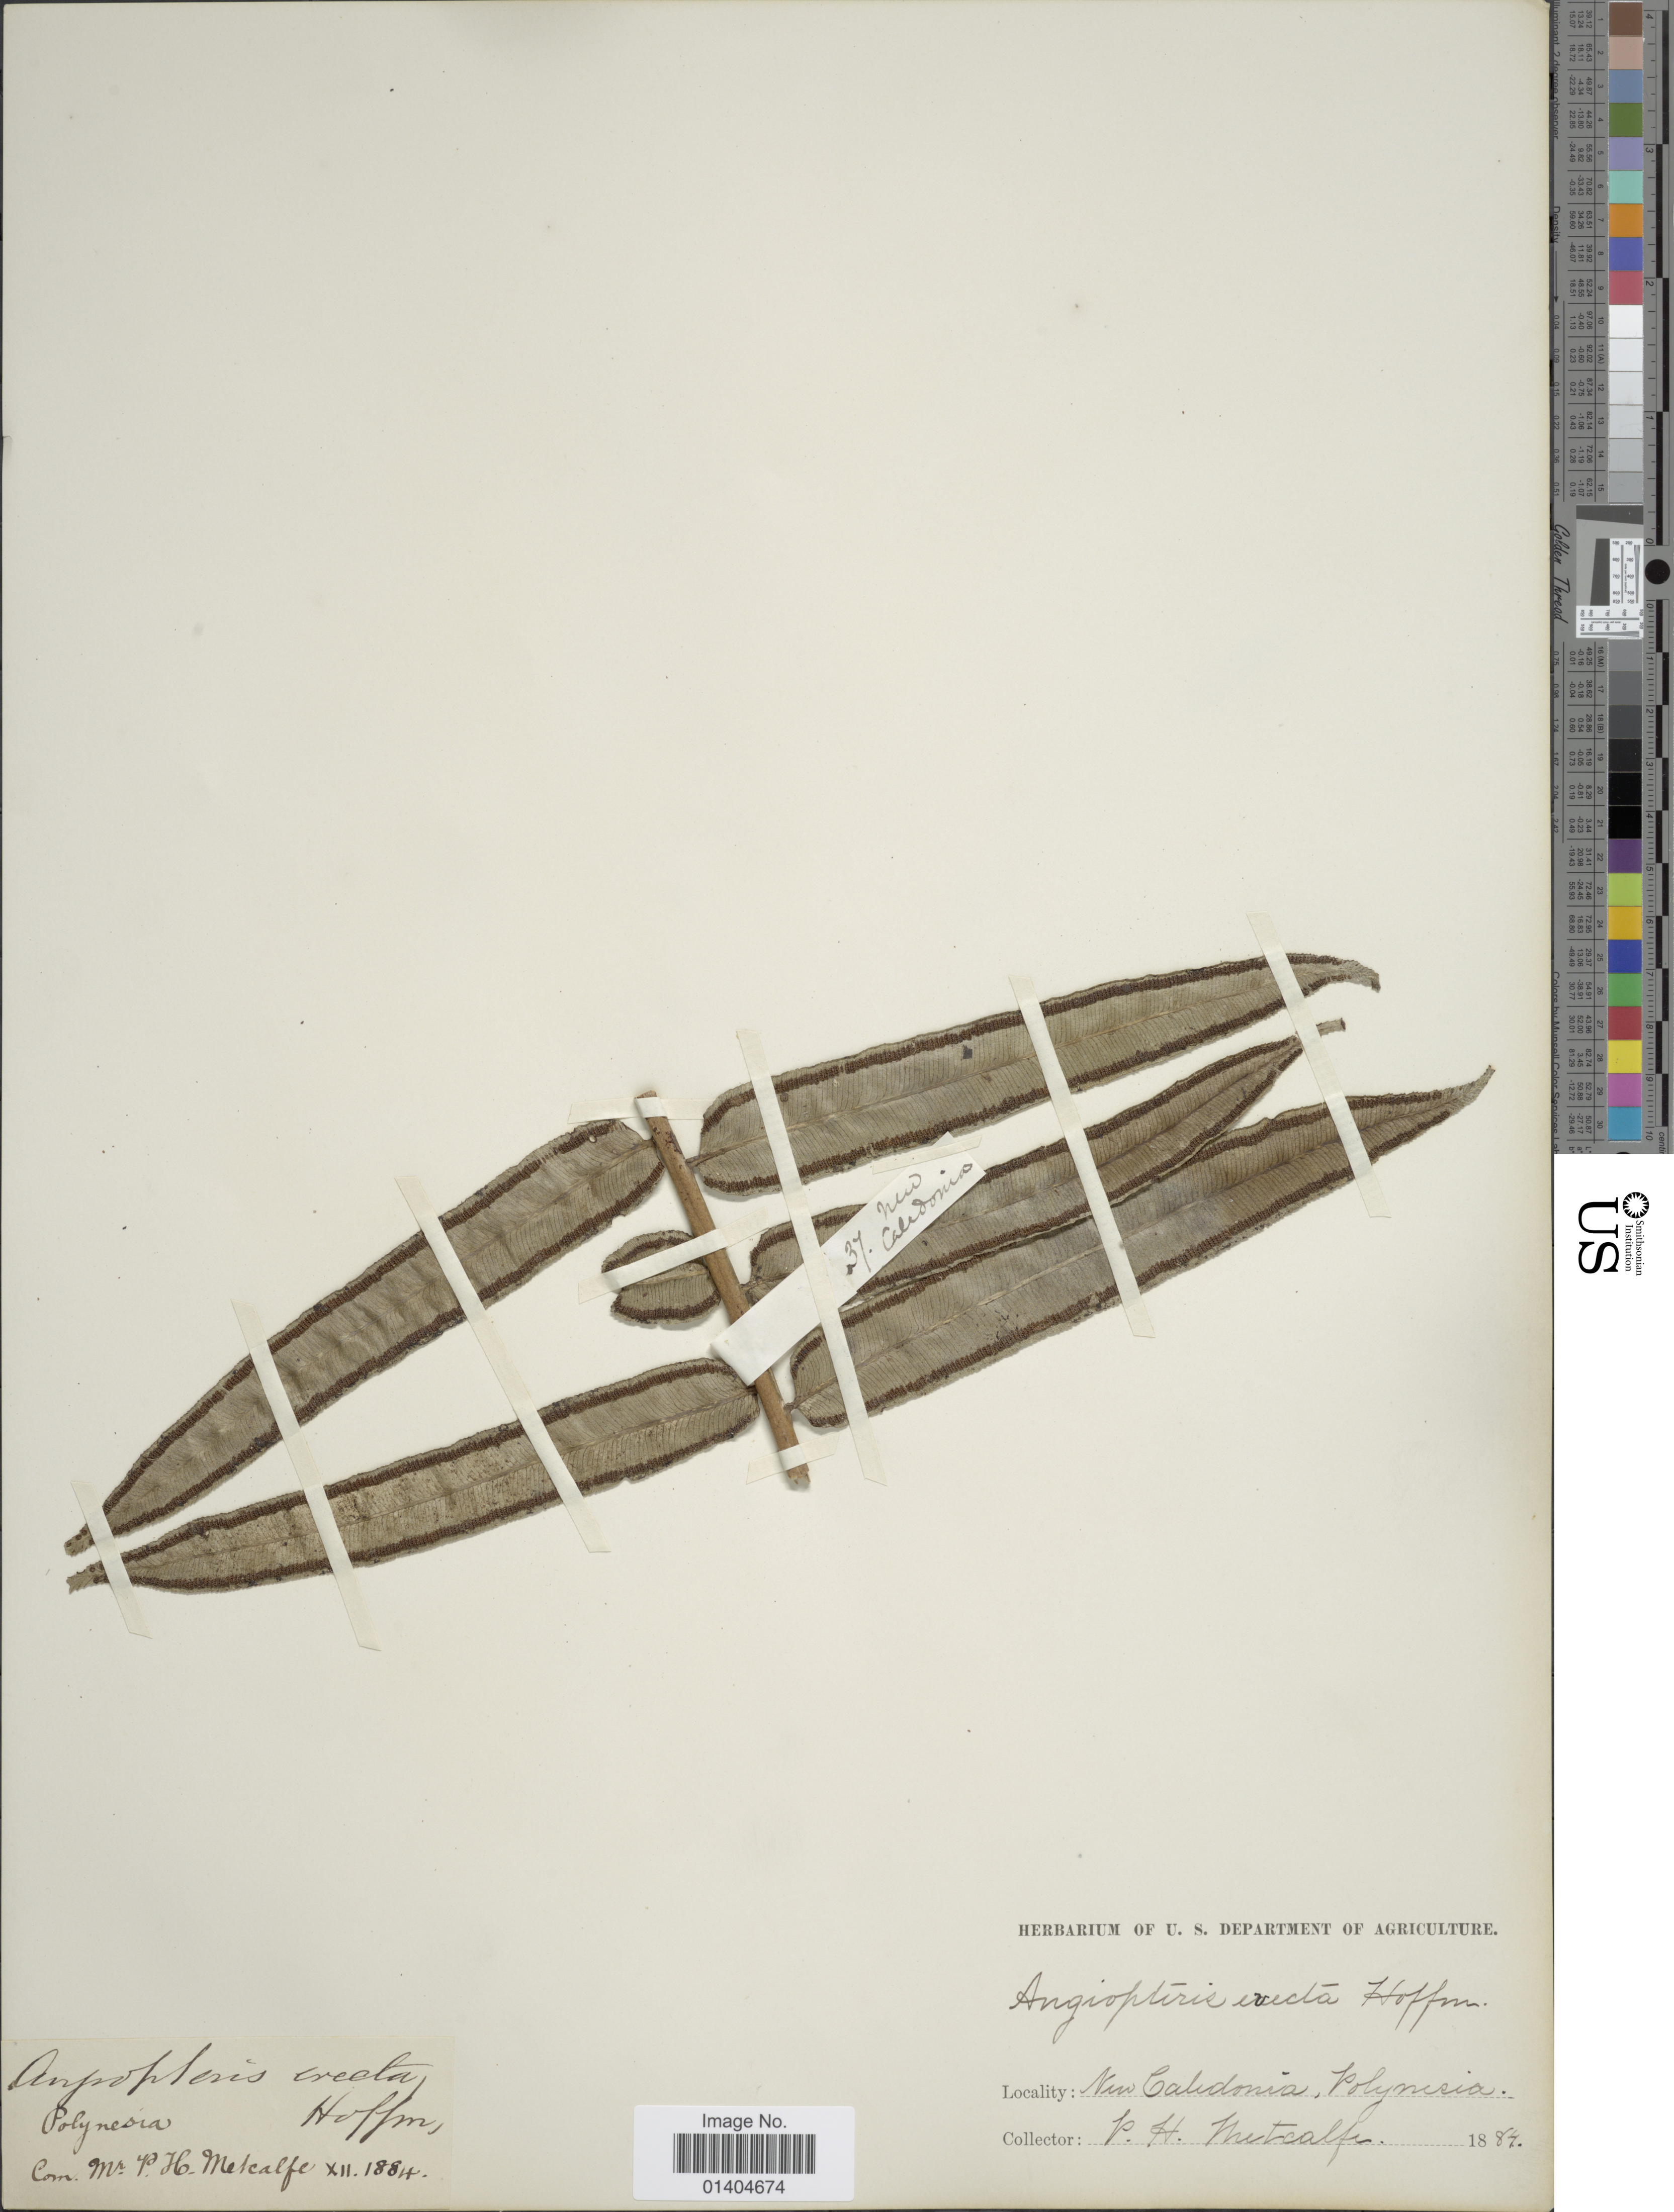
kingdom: Plantae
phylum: Tracheophyta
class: Polypodiopsida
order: Marattiales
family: Marattiaceae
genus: Angiopteris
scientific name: Angiopteris evecta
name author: (G. Forst.) Hoffm.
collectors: P. Metcalfe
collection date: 1884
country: New Caledonia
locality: Polynesia.